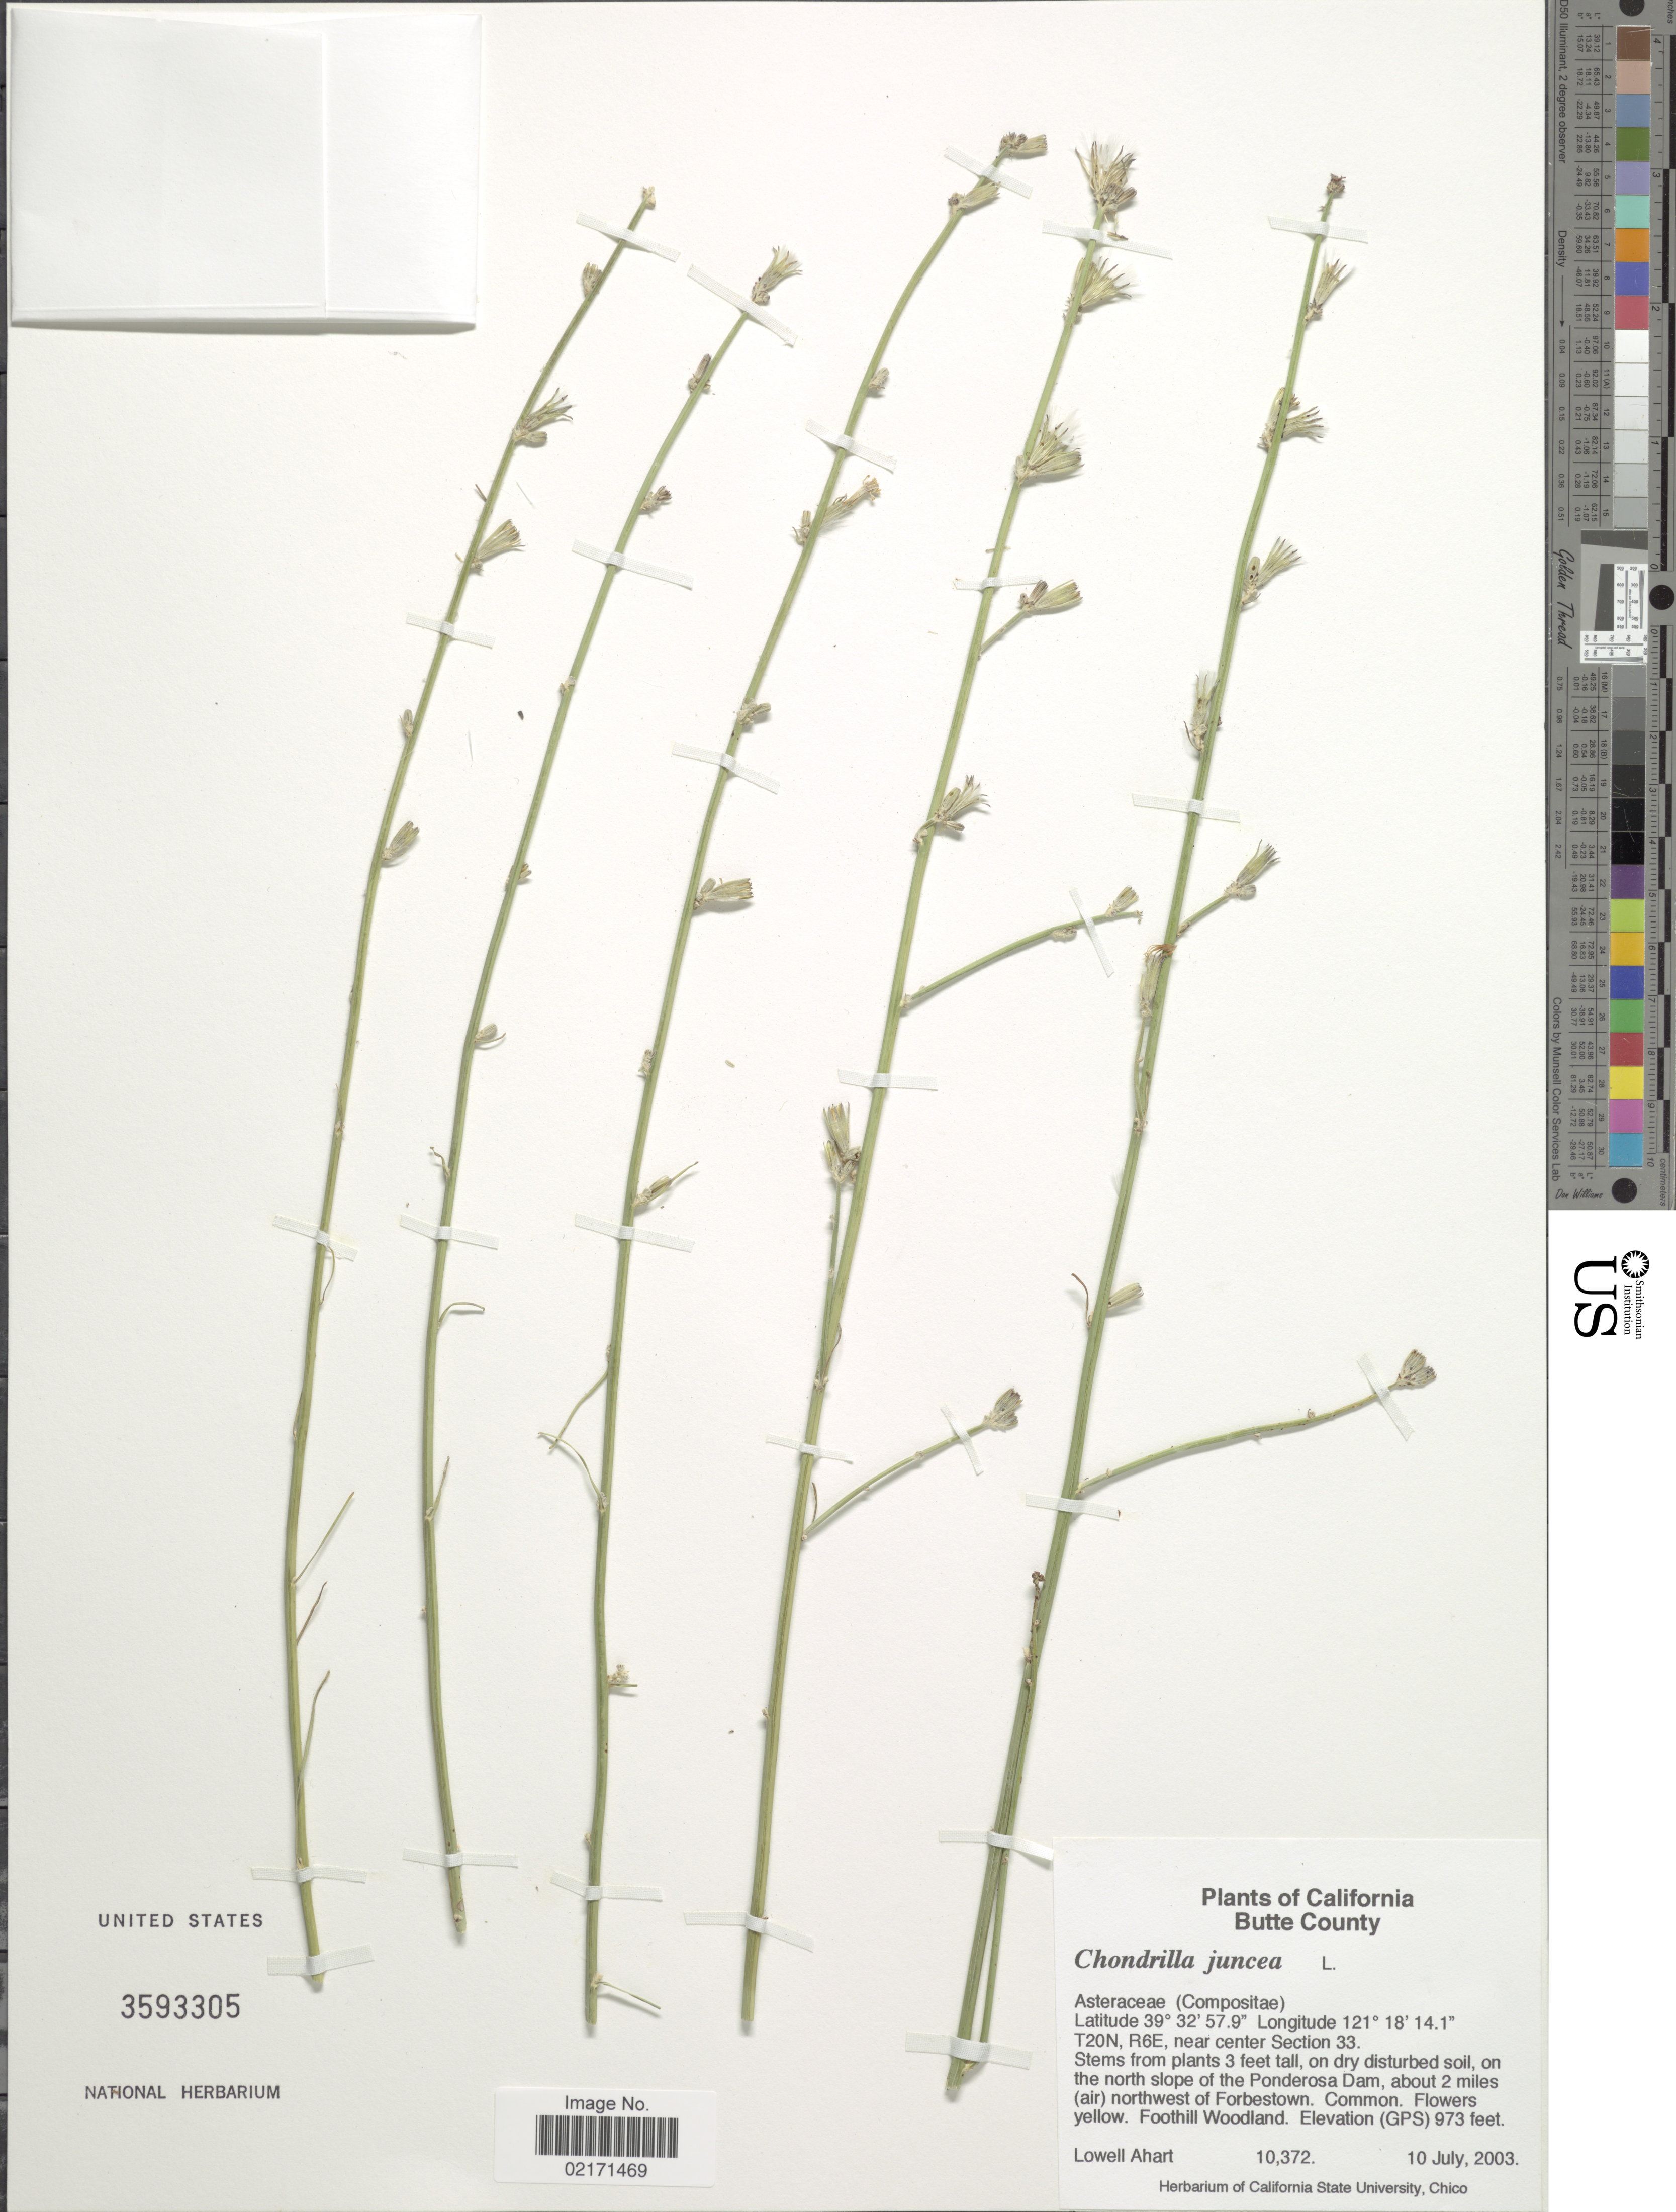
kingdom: Plantae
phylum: Tracheophyta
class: Magnoliopsida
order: Asterales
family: Asteraceae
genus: Chondrilla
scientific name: Chondrilla juncea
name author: L.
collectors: L. Ahart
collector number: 10372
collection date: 2003-07-10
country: United States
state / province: California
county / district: Butte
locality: Butte County, T20N, R6E, near center Section 33. on the north slope of the Ponderosa Dam, about 2 miles (air) northwest of Forbestown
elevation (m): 297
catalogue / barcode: US 3593305